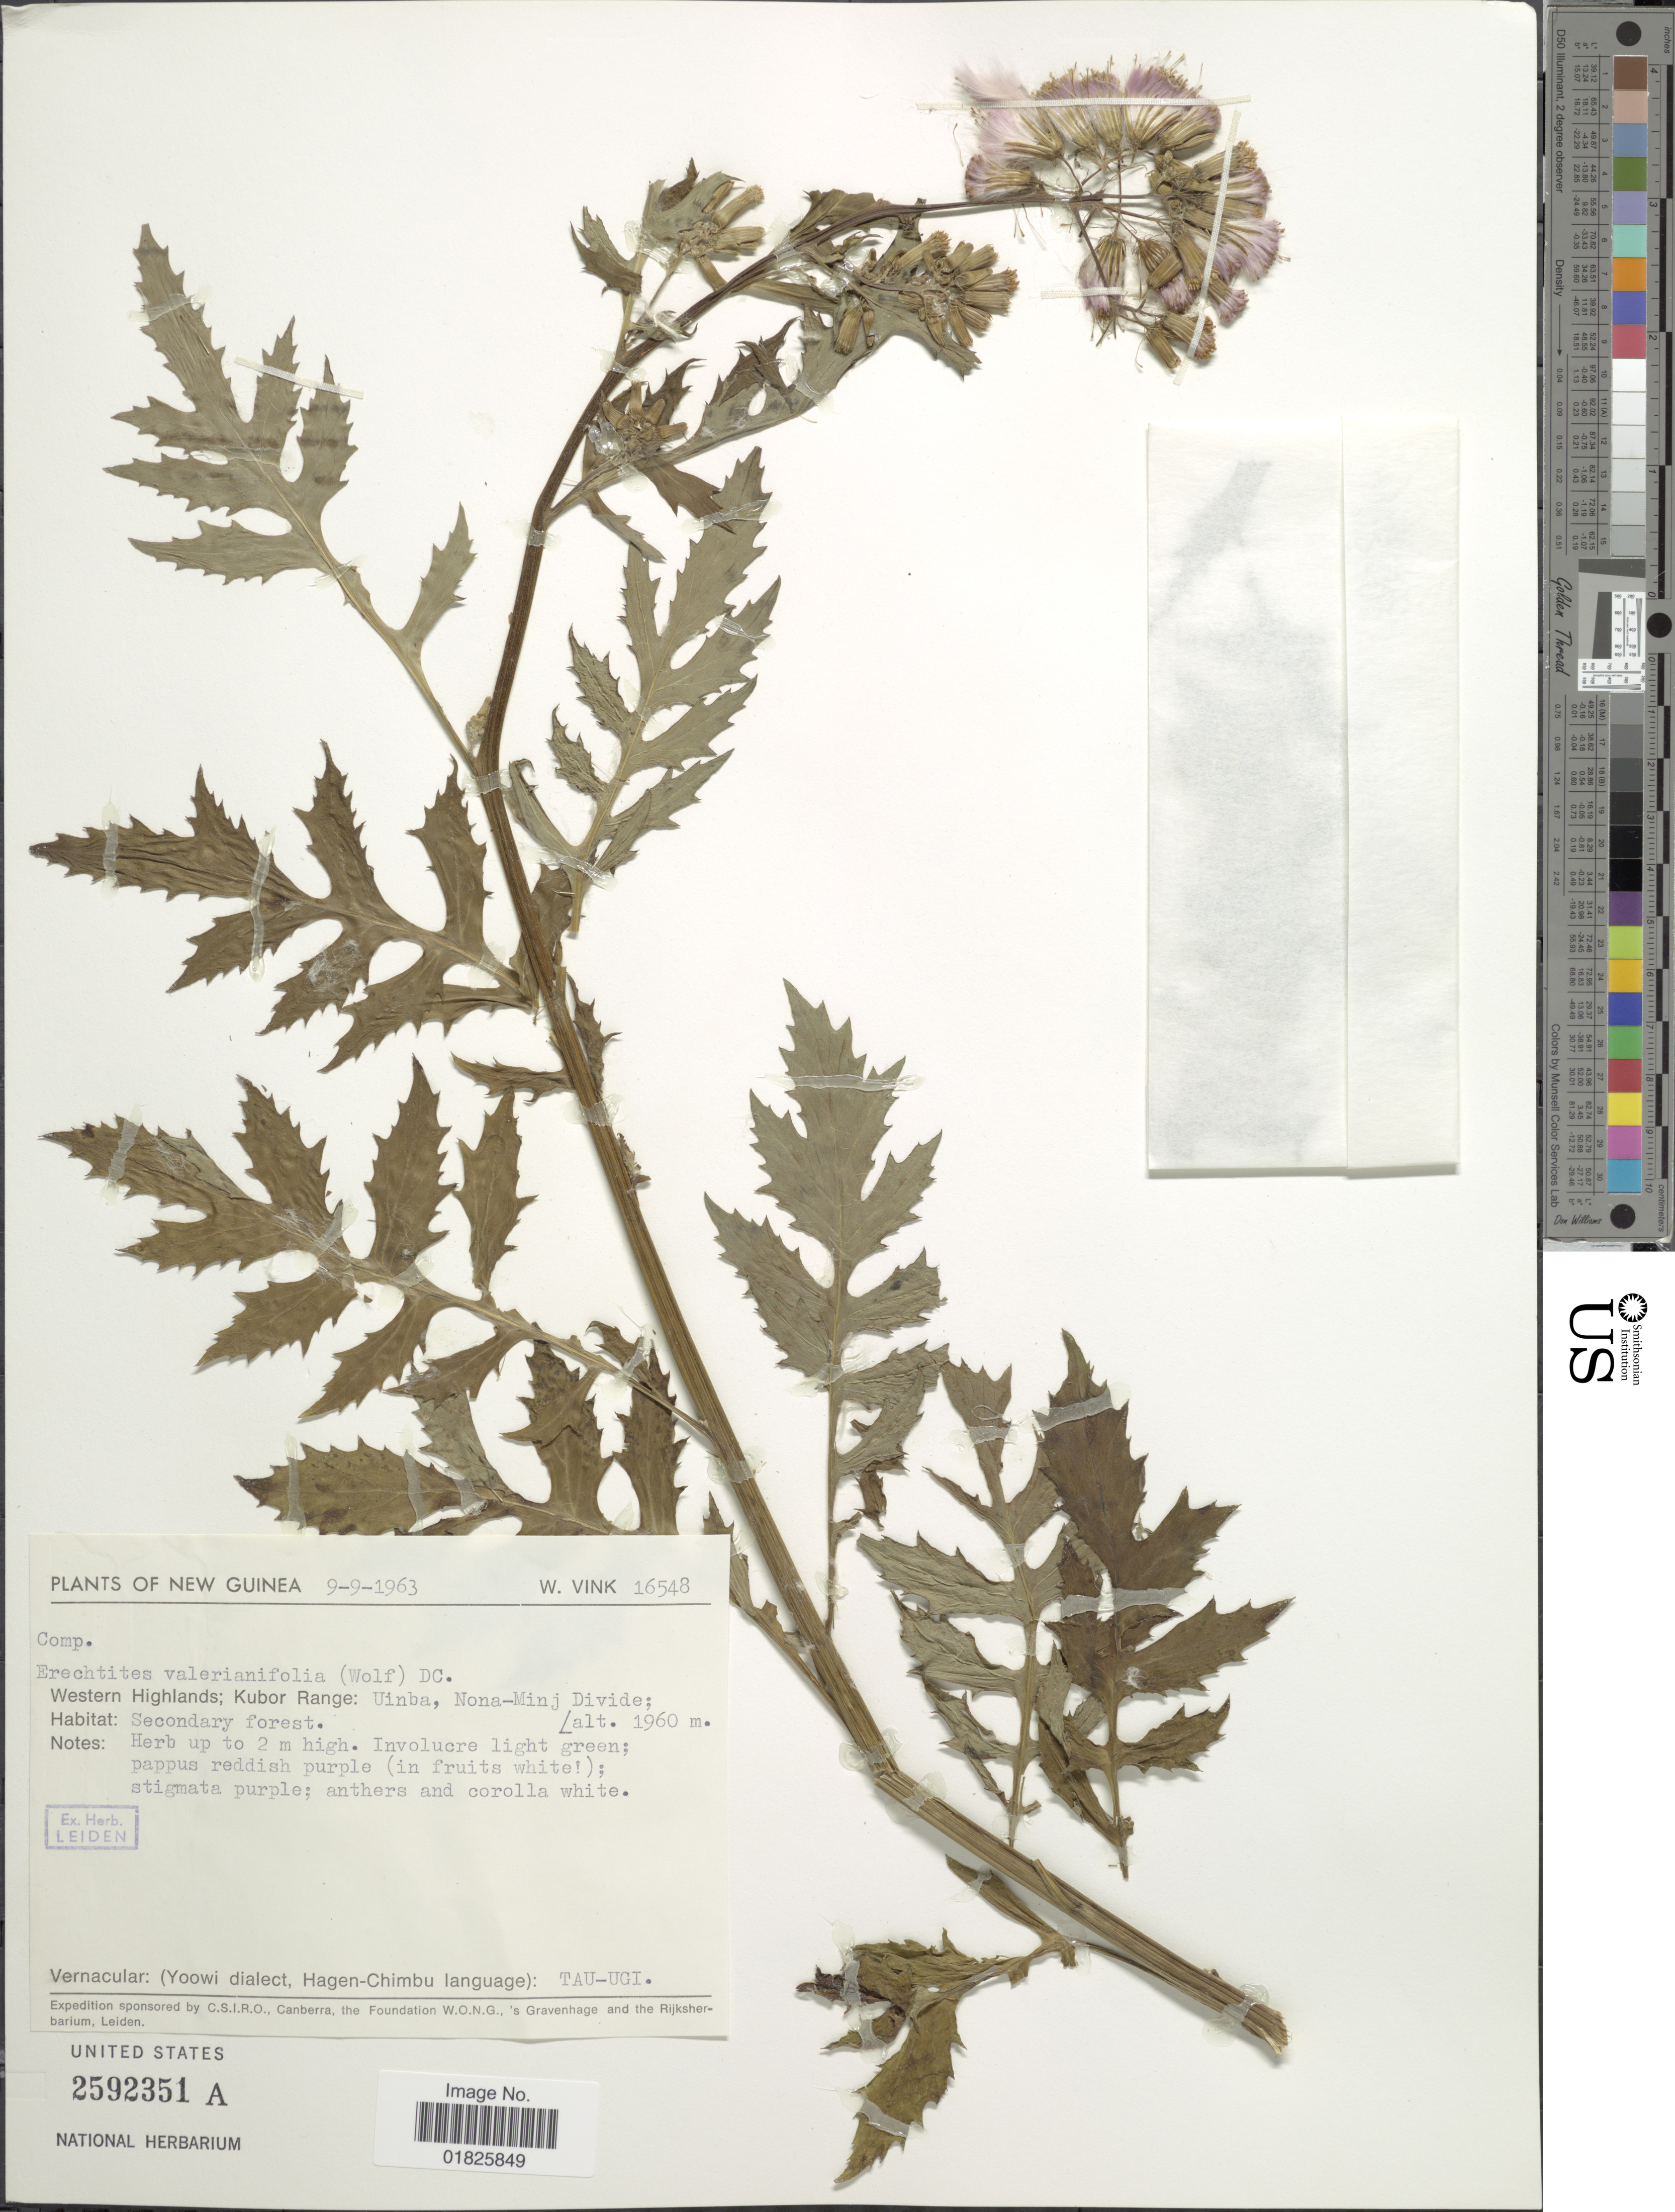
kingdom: Plantae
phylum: Tracheophyta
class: Magnoliopsida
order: Asterales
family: Asteraceae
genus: Erechtites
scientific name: Erechtites valerianifolius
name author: (Link ex Spreng.) DC.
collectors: W. Vink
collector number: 16548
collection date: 1963-09-09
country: Papua New Guinea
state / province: Western Highlands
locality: New Guinea, Kubor Range, Uinba, Nona-Minj Divide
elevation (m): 1960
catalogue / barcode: US 2592351A